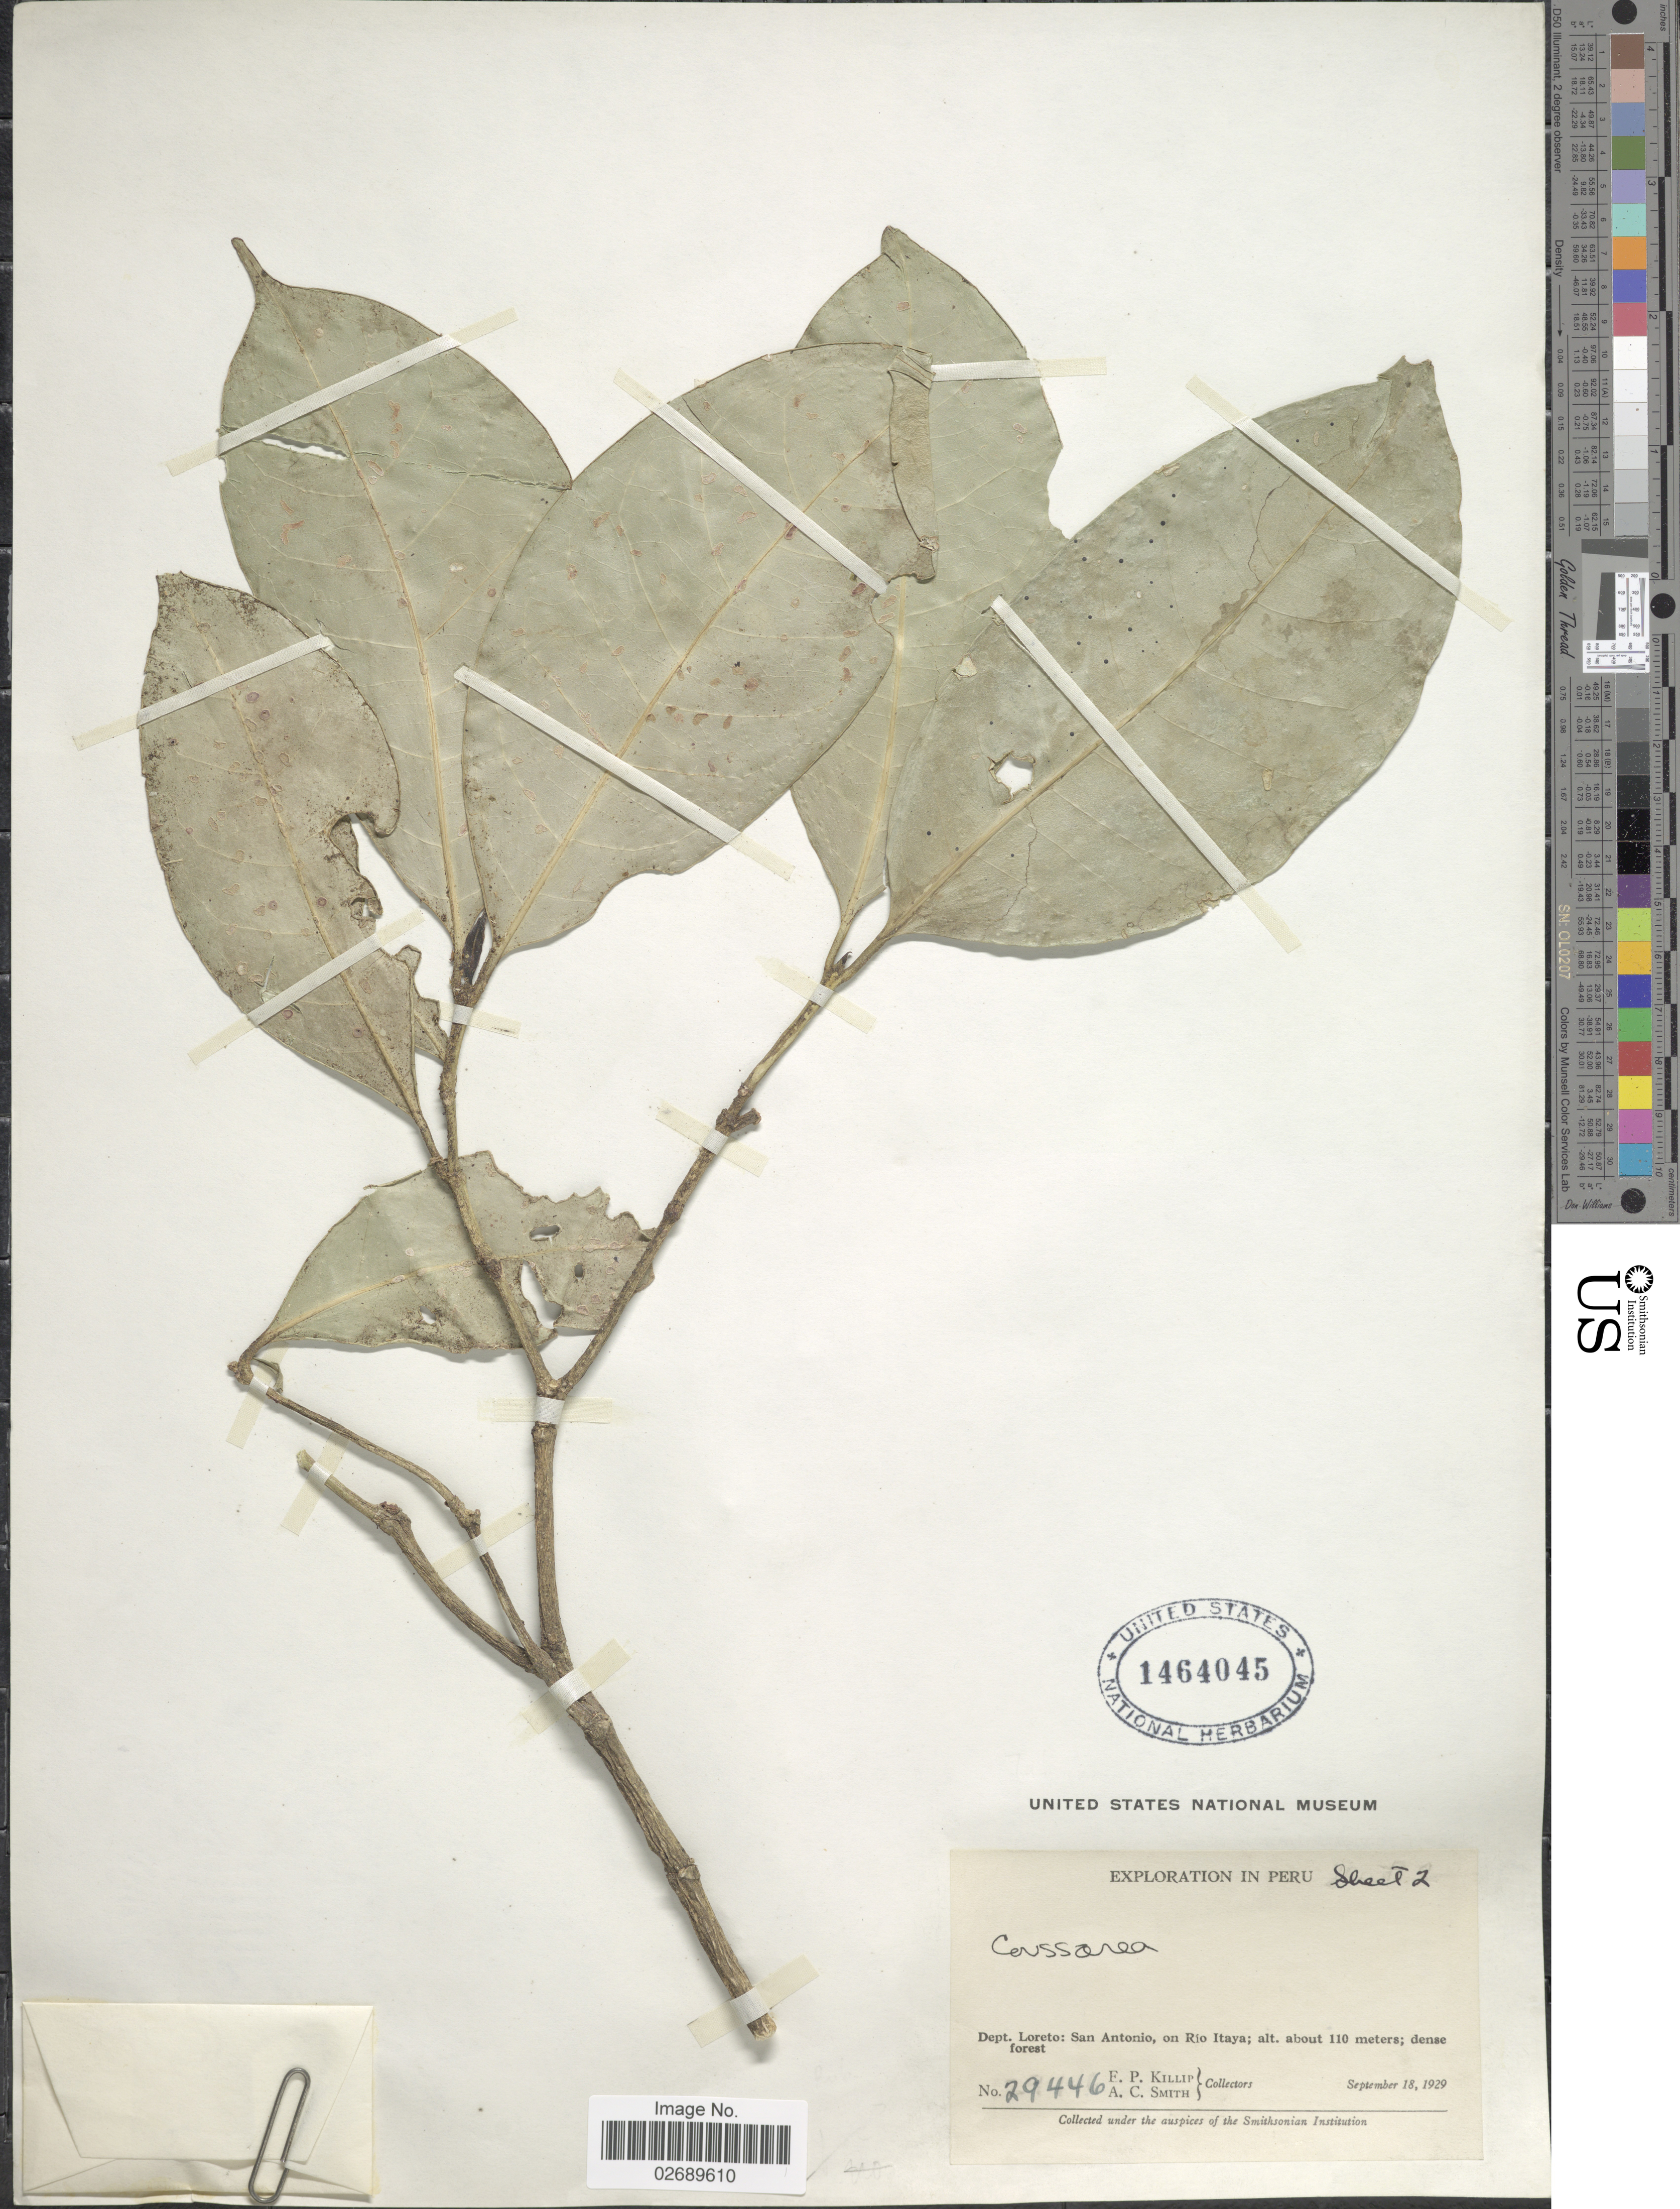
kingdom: Plantae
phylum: Tracheophyta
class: Magnoliopsida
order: Gentianales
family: Rubiaceae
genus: Coussarea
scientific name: Coussarea sp.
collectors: E. P. Killip & A. C. Smith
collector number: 29446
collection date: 1929-09-18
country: Peru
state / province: Loreto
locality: San Antonio, on Rio Itaya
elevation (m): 110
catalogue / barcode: US 1464045